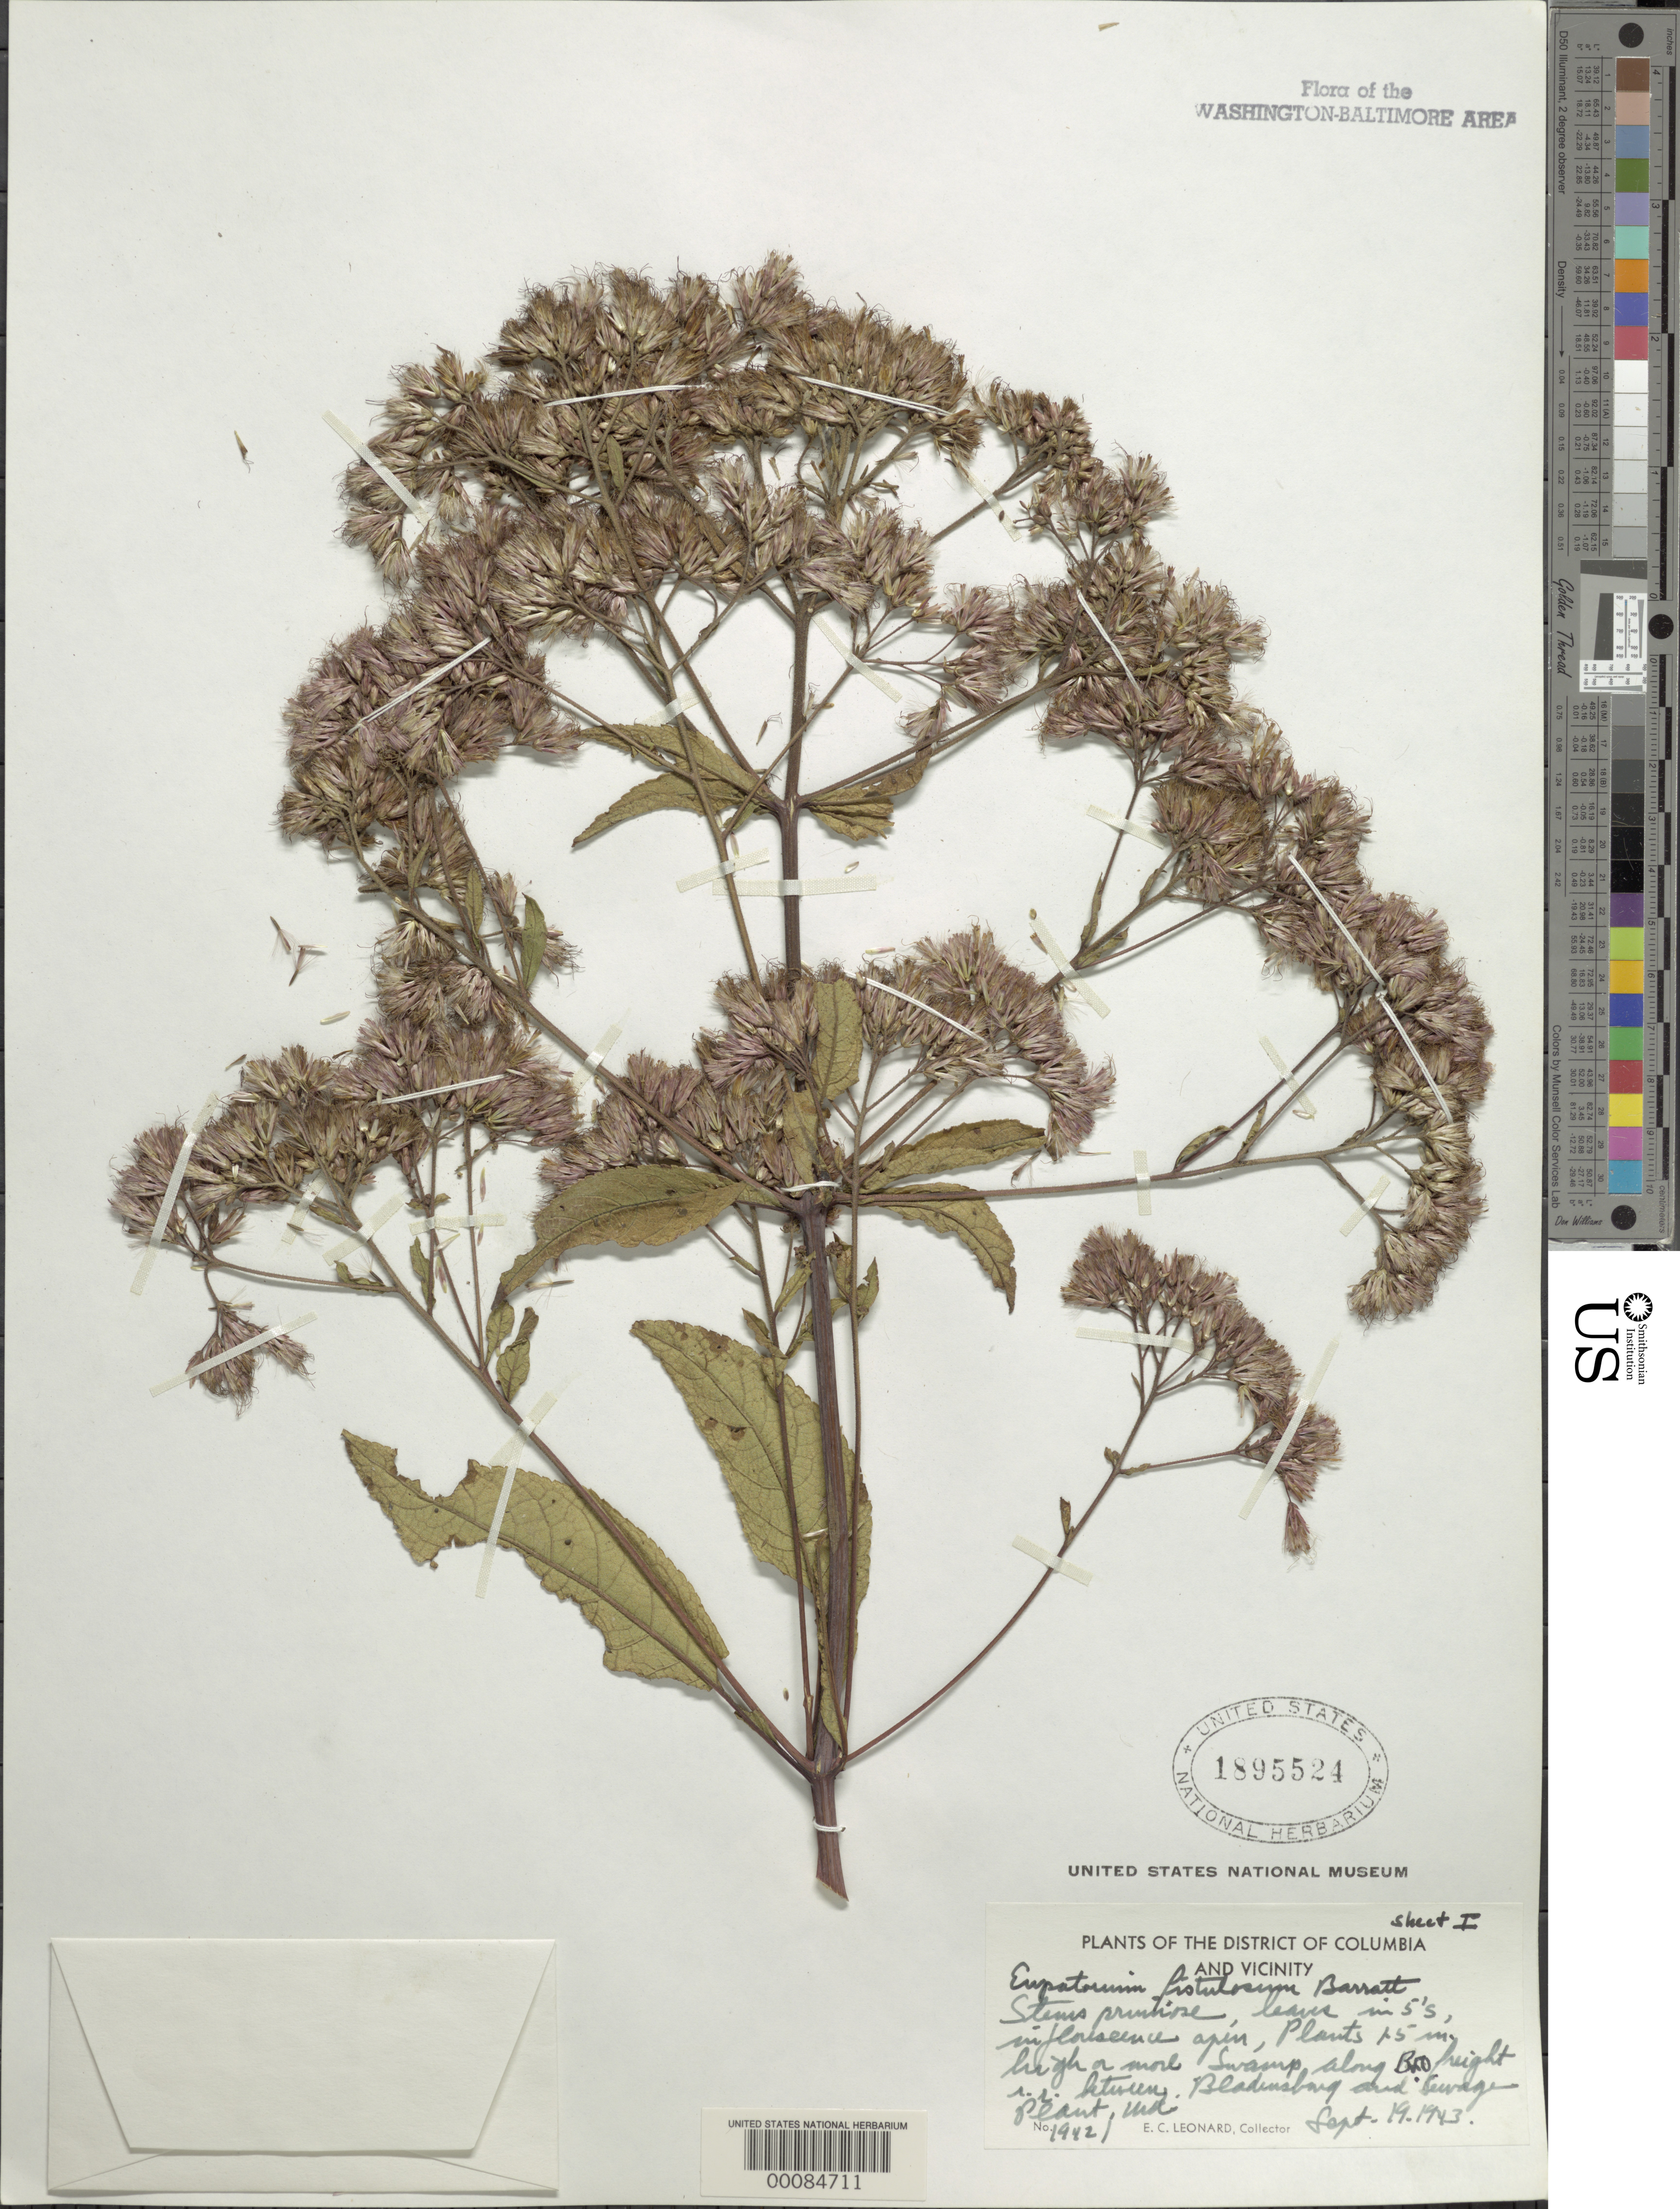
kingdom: Plantae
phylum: Tracheophyta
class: Magnoliopsida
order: Asterales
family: Asteraceae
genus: Eupatorium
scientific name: Eupatorium fistulosum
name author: Barratt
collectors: E. C. Leonard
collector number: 19421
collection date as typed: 19 Sep 1943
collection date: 1943-09-19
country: United States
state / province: Maryland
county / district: Prince George's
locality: between Bladensburg and Sewage Plant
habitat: Swamp along railroad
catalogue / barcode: US 1895524